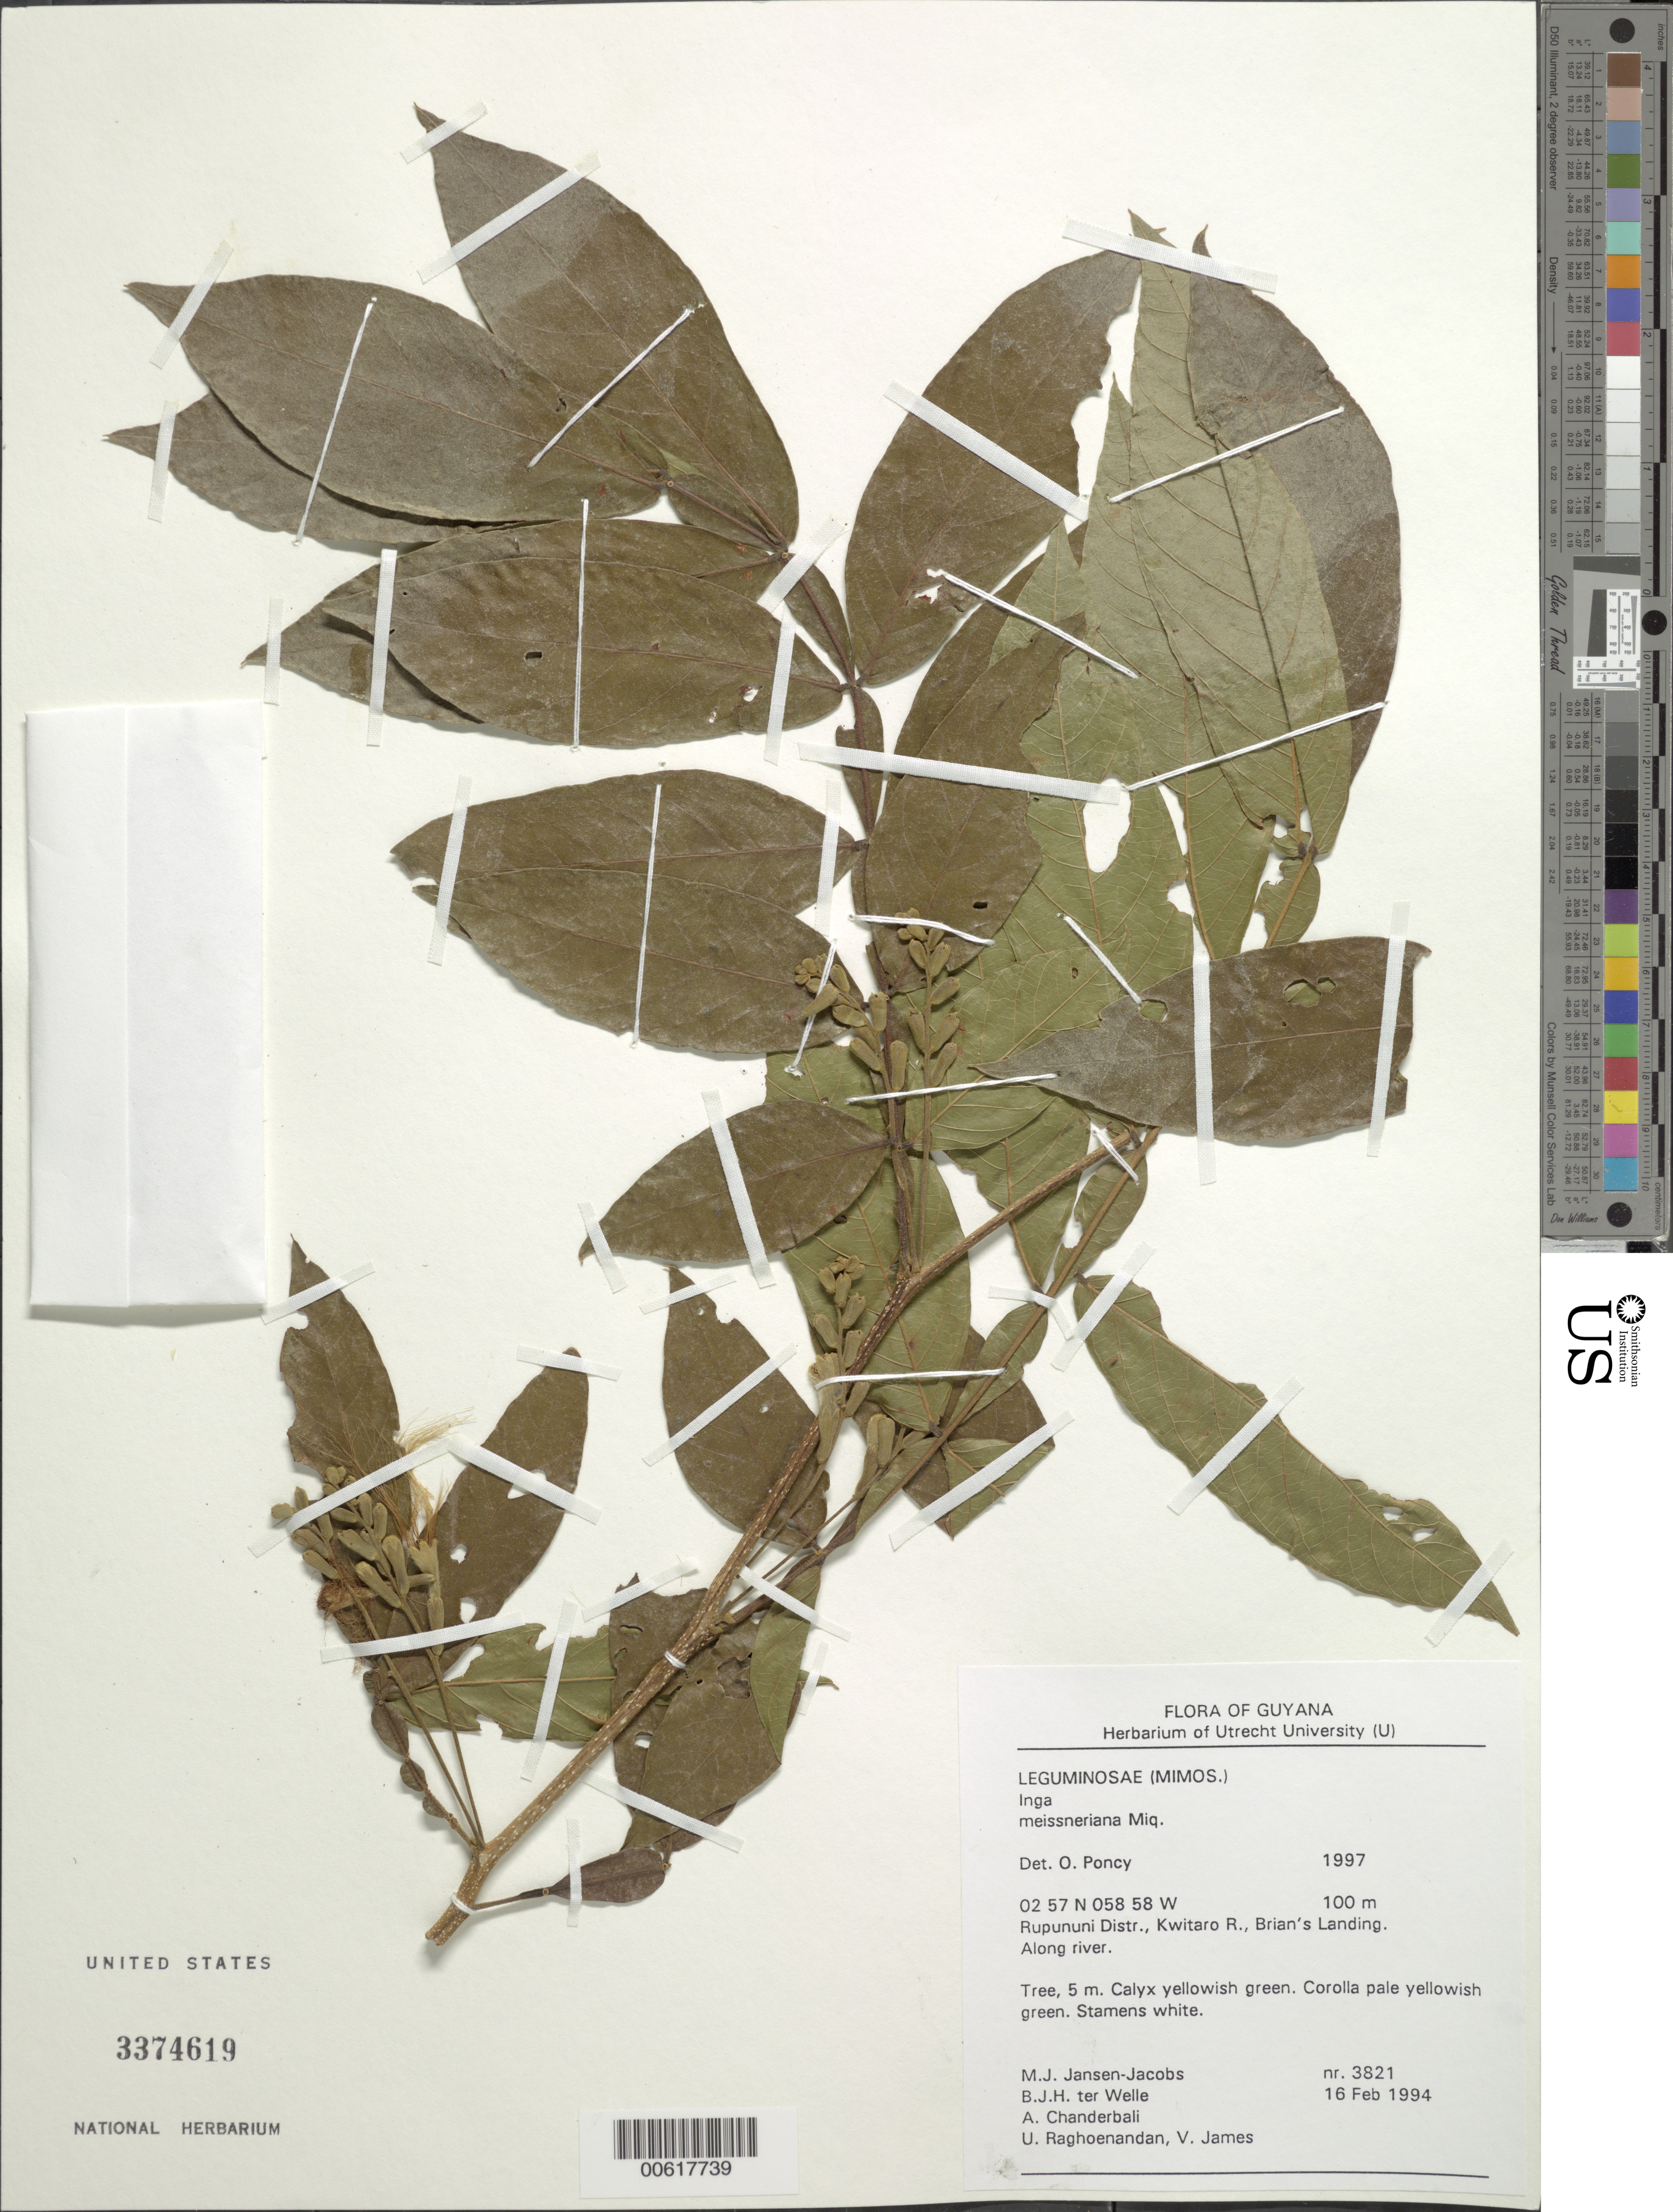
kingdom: Plantae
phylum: Tracheophyta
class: Magnoliopsida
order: Fabales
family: Fabaceae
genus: Inga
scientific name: Inga vera subsp. affinis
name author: (DC.) T.D. Penn.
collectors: M. J. Jansen-Jacobs, B. Welle, A. S. Chanderbali, U. Raghoenandan & V. James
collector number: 3821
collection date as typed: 16-Feb-94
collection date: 1994-02-16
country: Guyana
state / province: U. Takutu-U. Essequibo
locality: Brian's Landing, Kwitaro R.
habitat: Along river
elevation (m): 100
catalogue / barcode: US 3374619